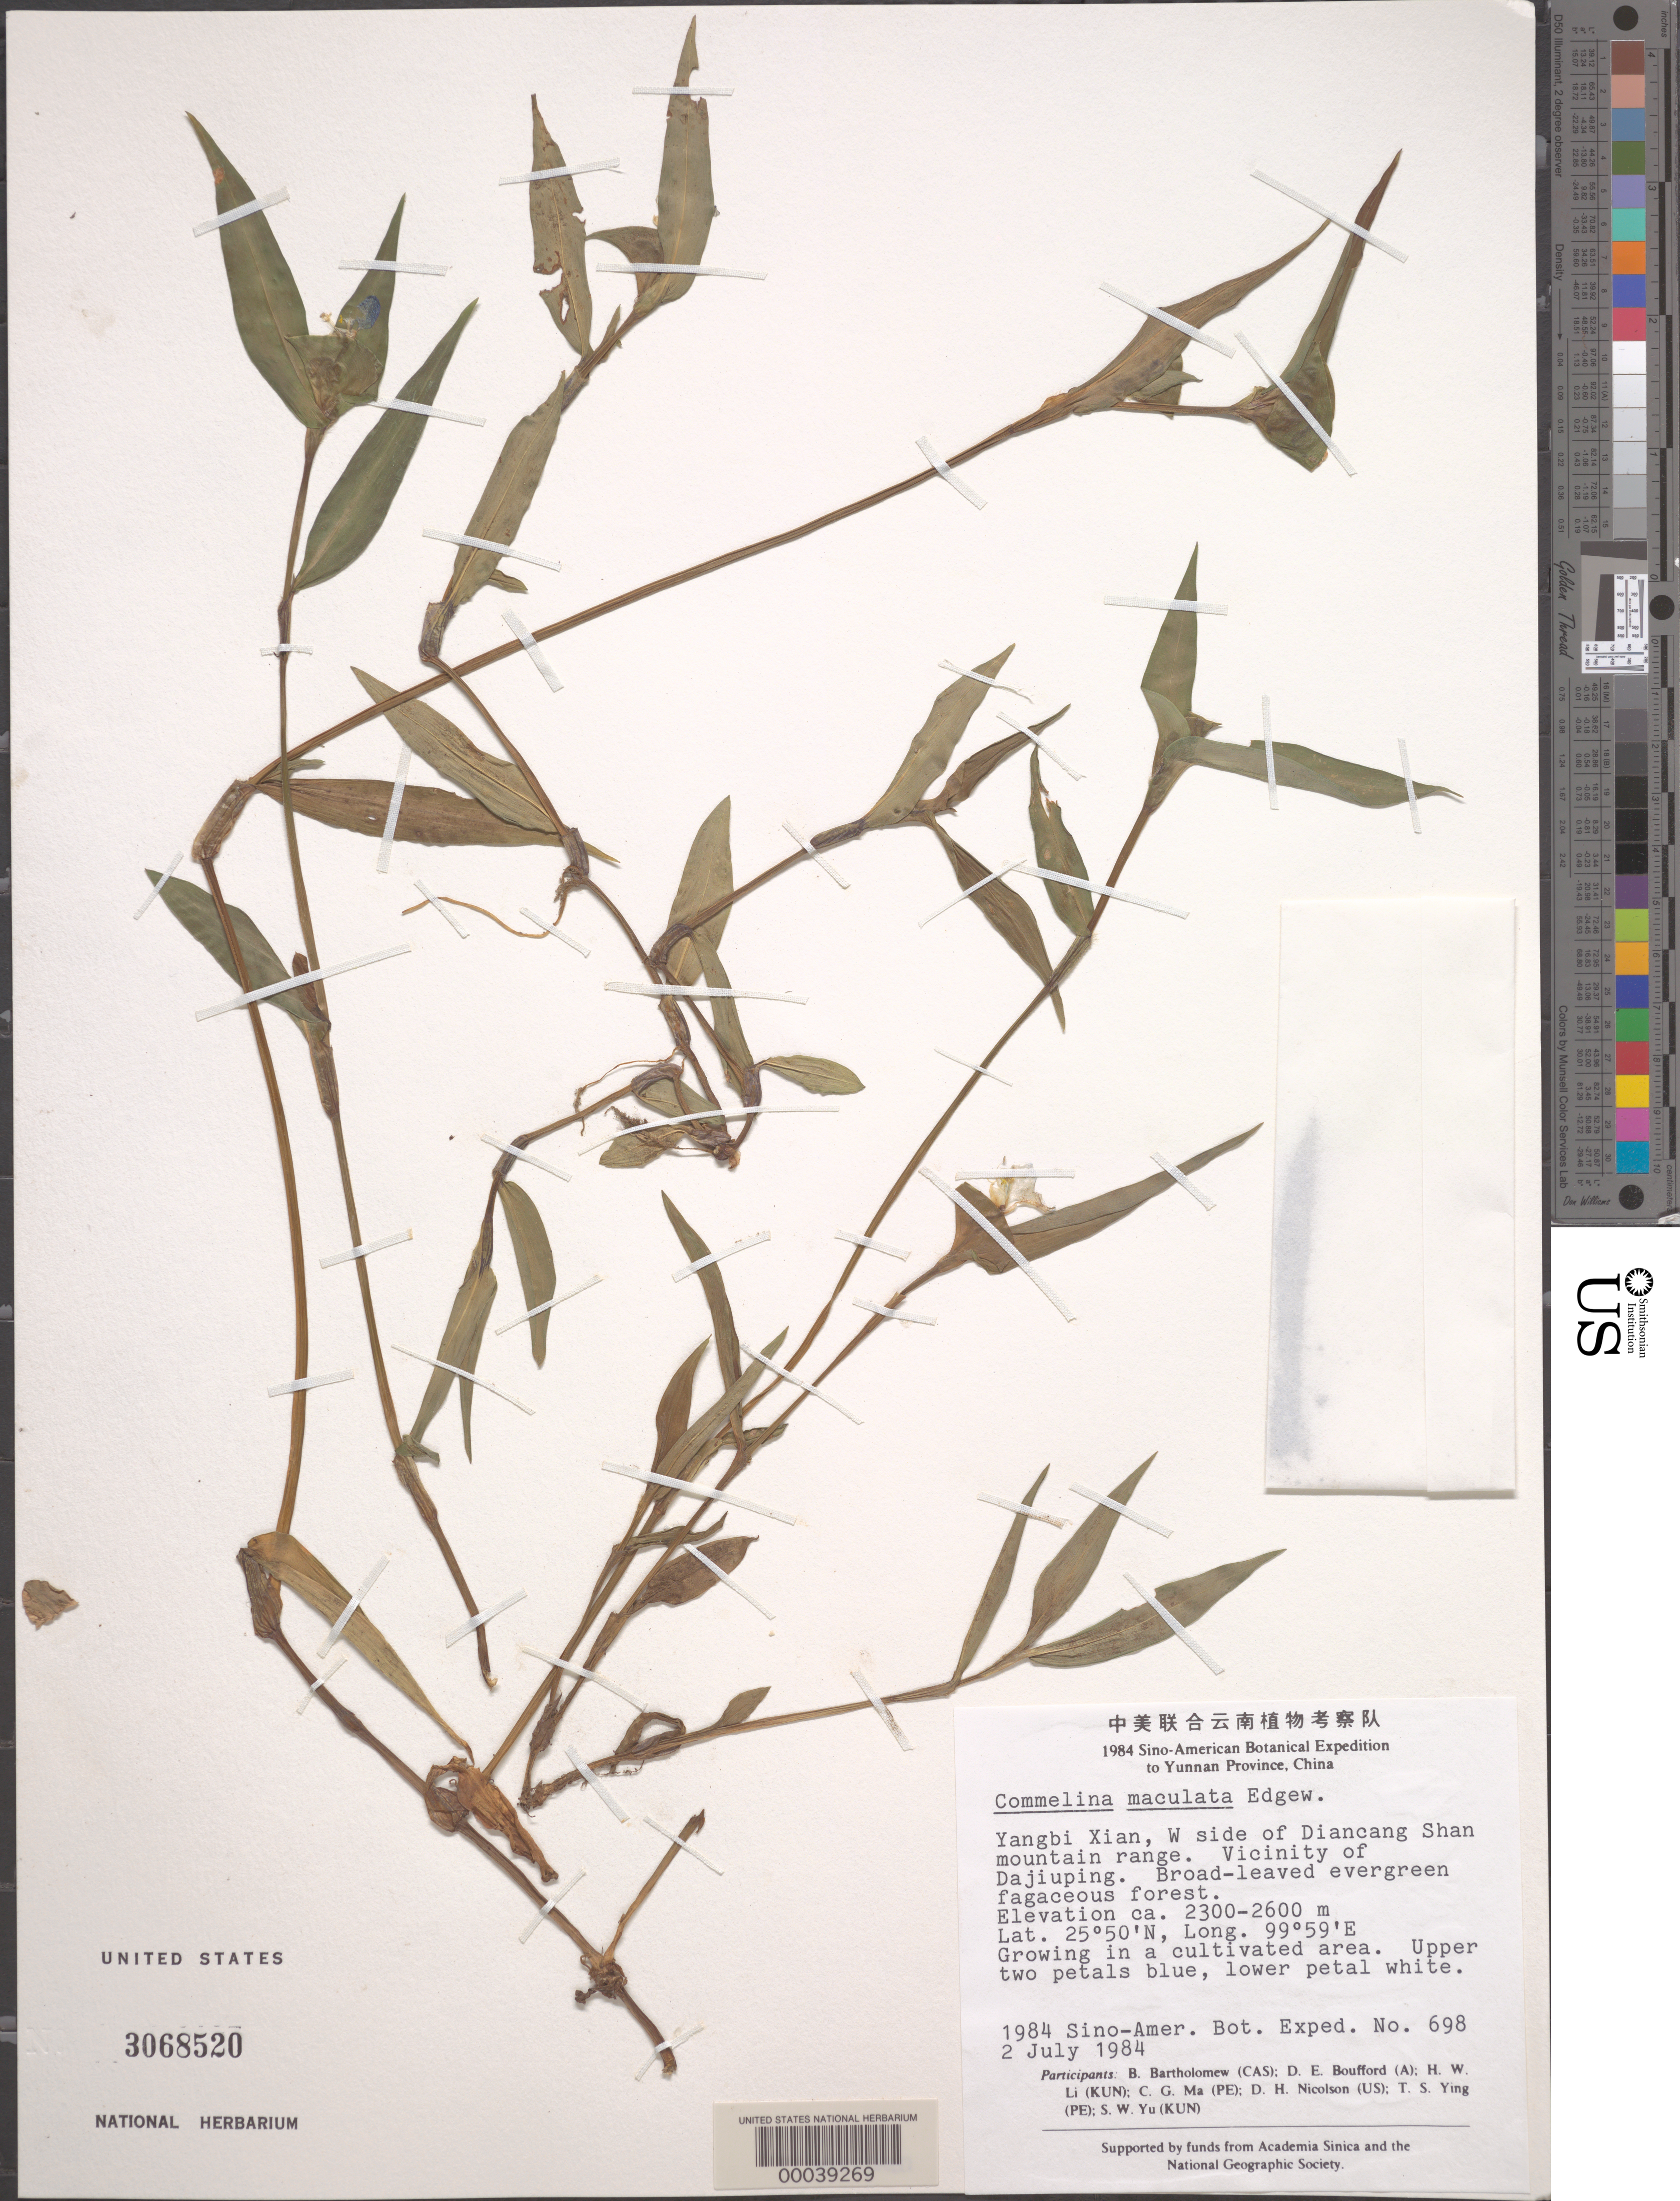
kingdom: Plantae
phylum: Tracheophyta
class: Liliopsida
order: Commelinales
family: Commelinaceae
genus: Commelina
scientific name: Commelina maculata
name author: Edgew.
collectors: Sino-Amer. Bot. Exped. 1984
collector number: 698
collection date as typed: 02 Jul 1984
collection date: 1984-07-02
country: China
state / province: Yunnan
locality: Tangbi Xian, W side of Diancang Shan Mtn. range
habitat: Broad-leaved evergreen forest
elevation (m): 2300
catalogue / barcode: US 3068520